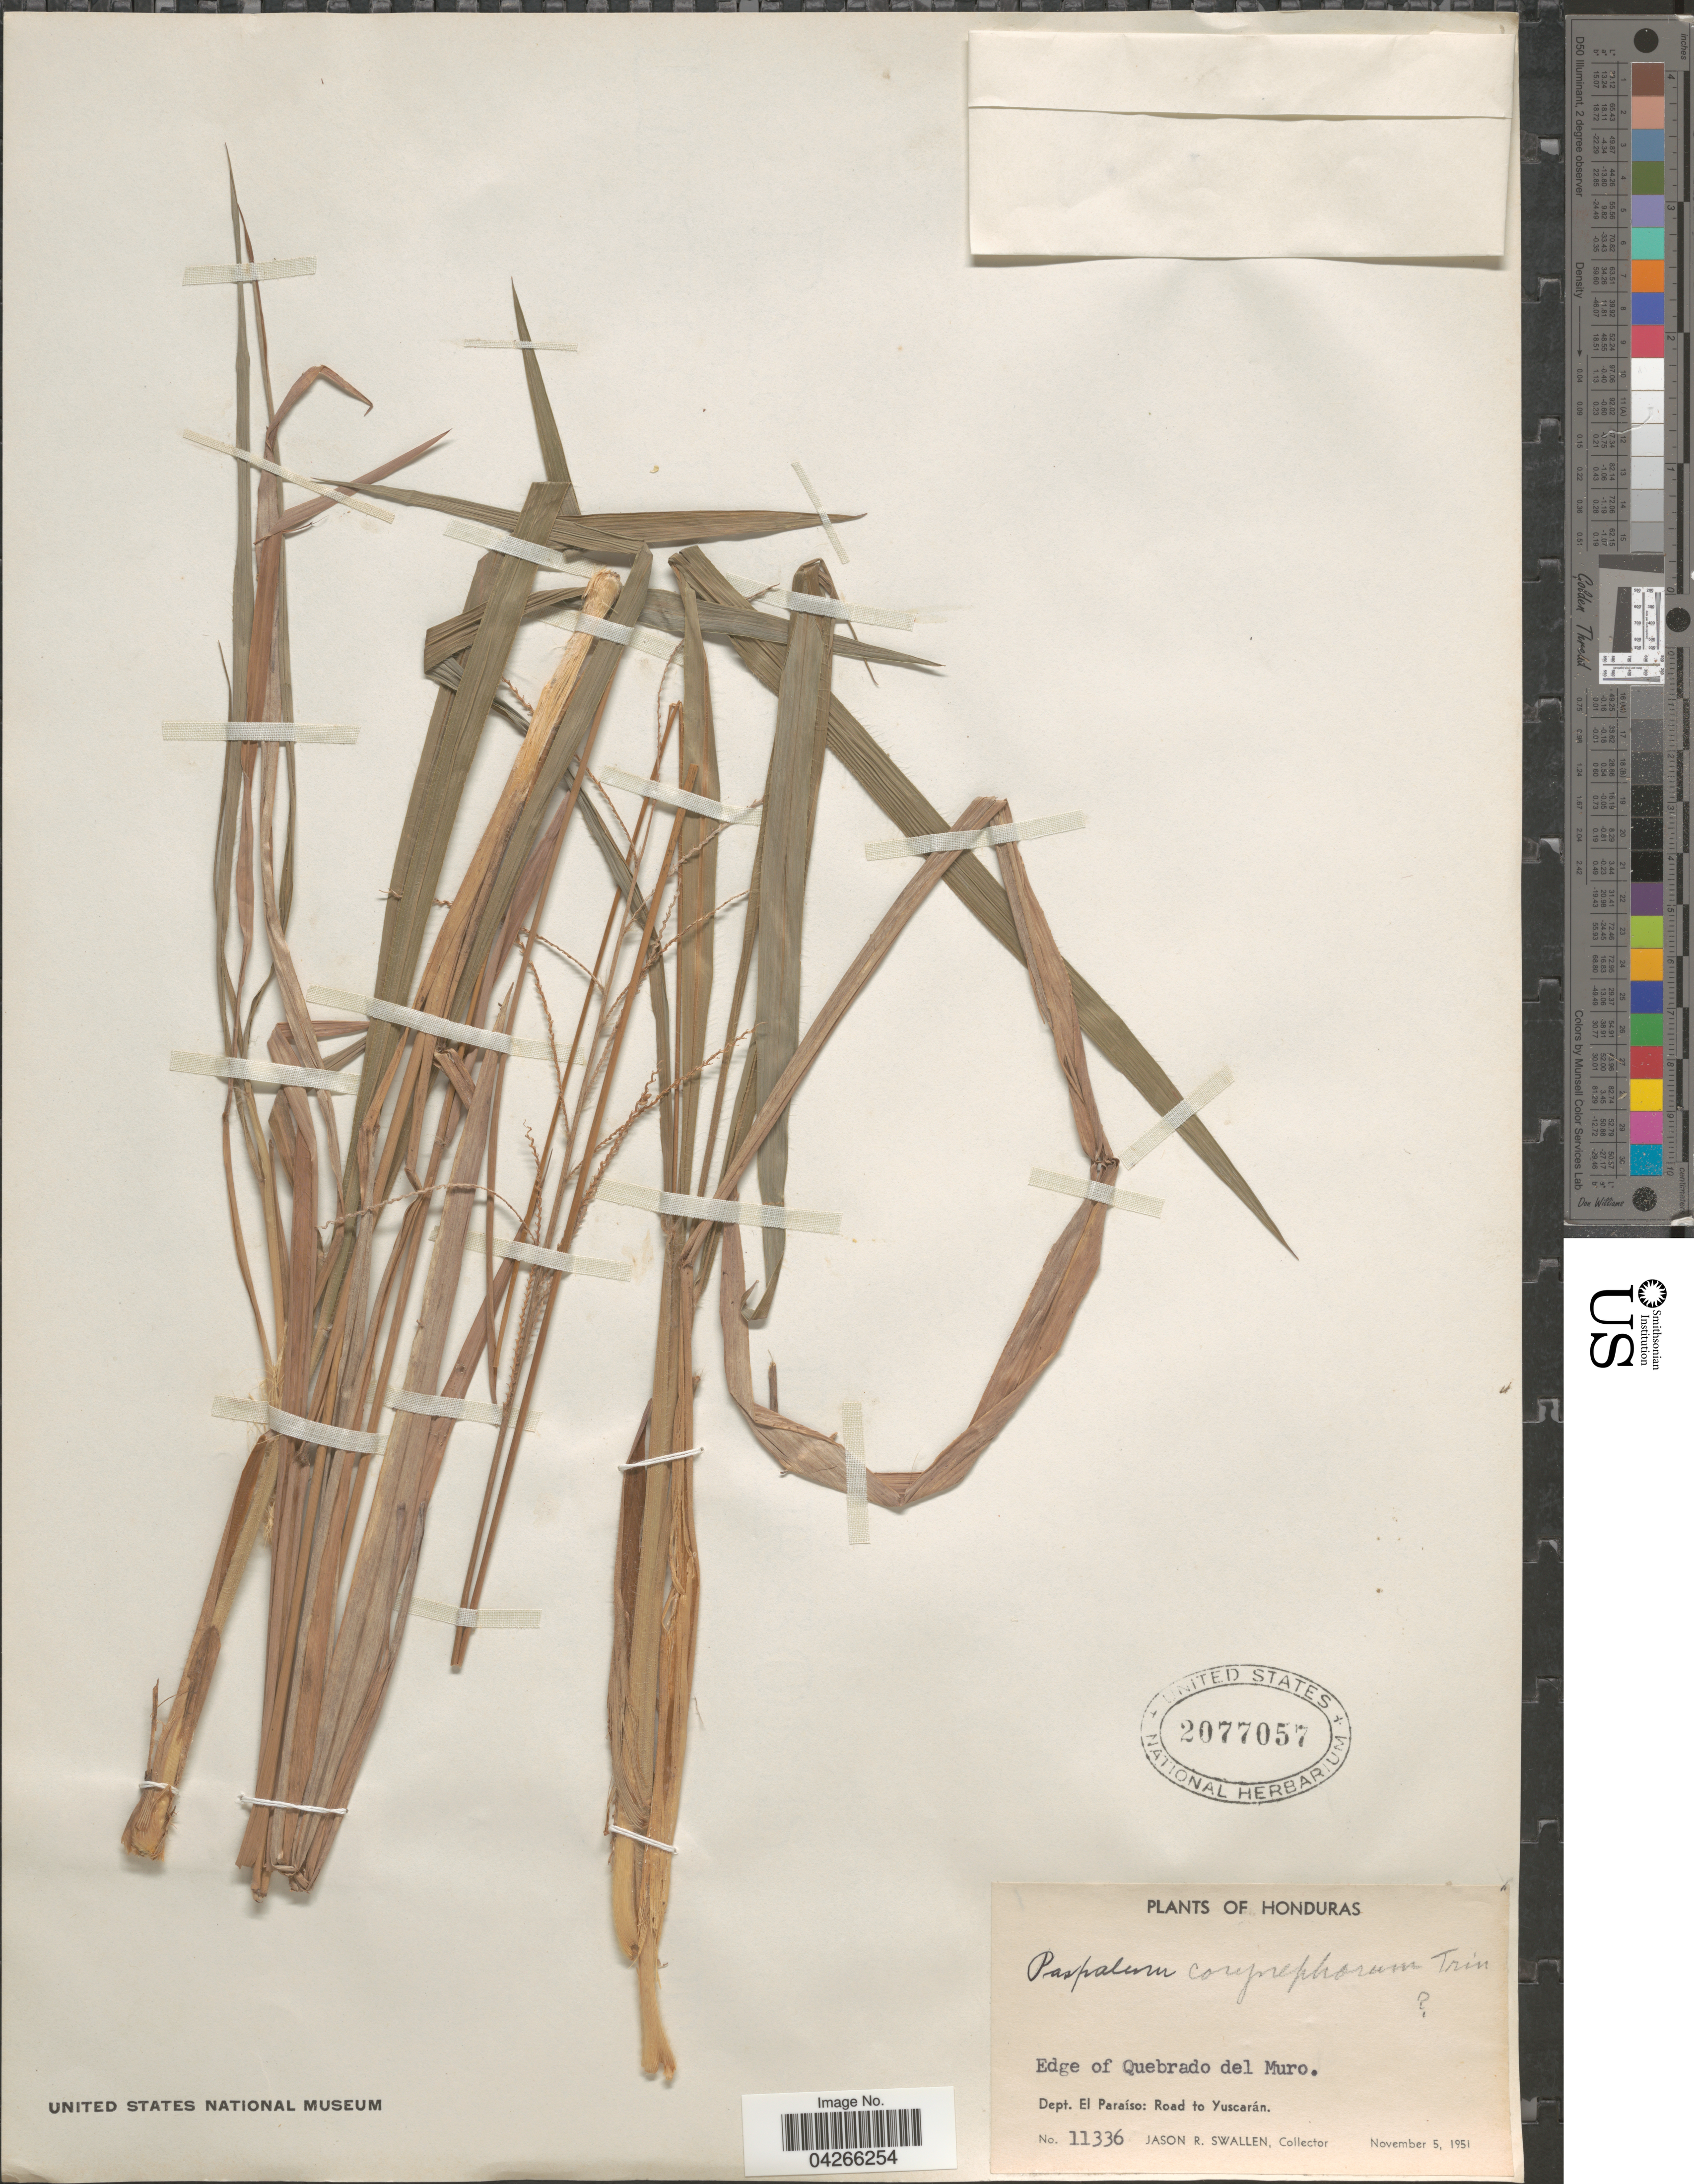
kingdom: Plantae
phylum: Tracheophyta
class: Liliopsida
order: Poales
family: Poaceae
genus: Paspalum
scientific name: Paspalum coryphaeum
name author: Trin.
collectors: J. R. Swallen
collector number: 11336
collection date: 1951-11-05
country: Honduras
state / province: El Paraiso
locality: Edge of Quebrado del Muro. Dept. El Paraíso: Road to Yuscarán.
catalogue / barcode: US 2077057